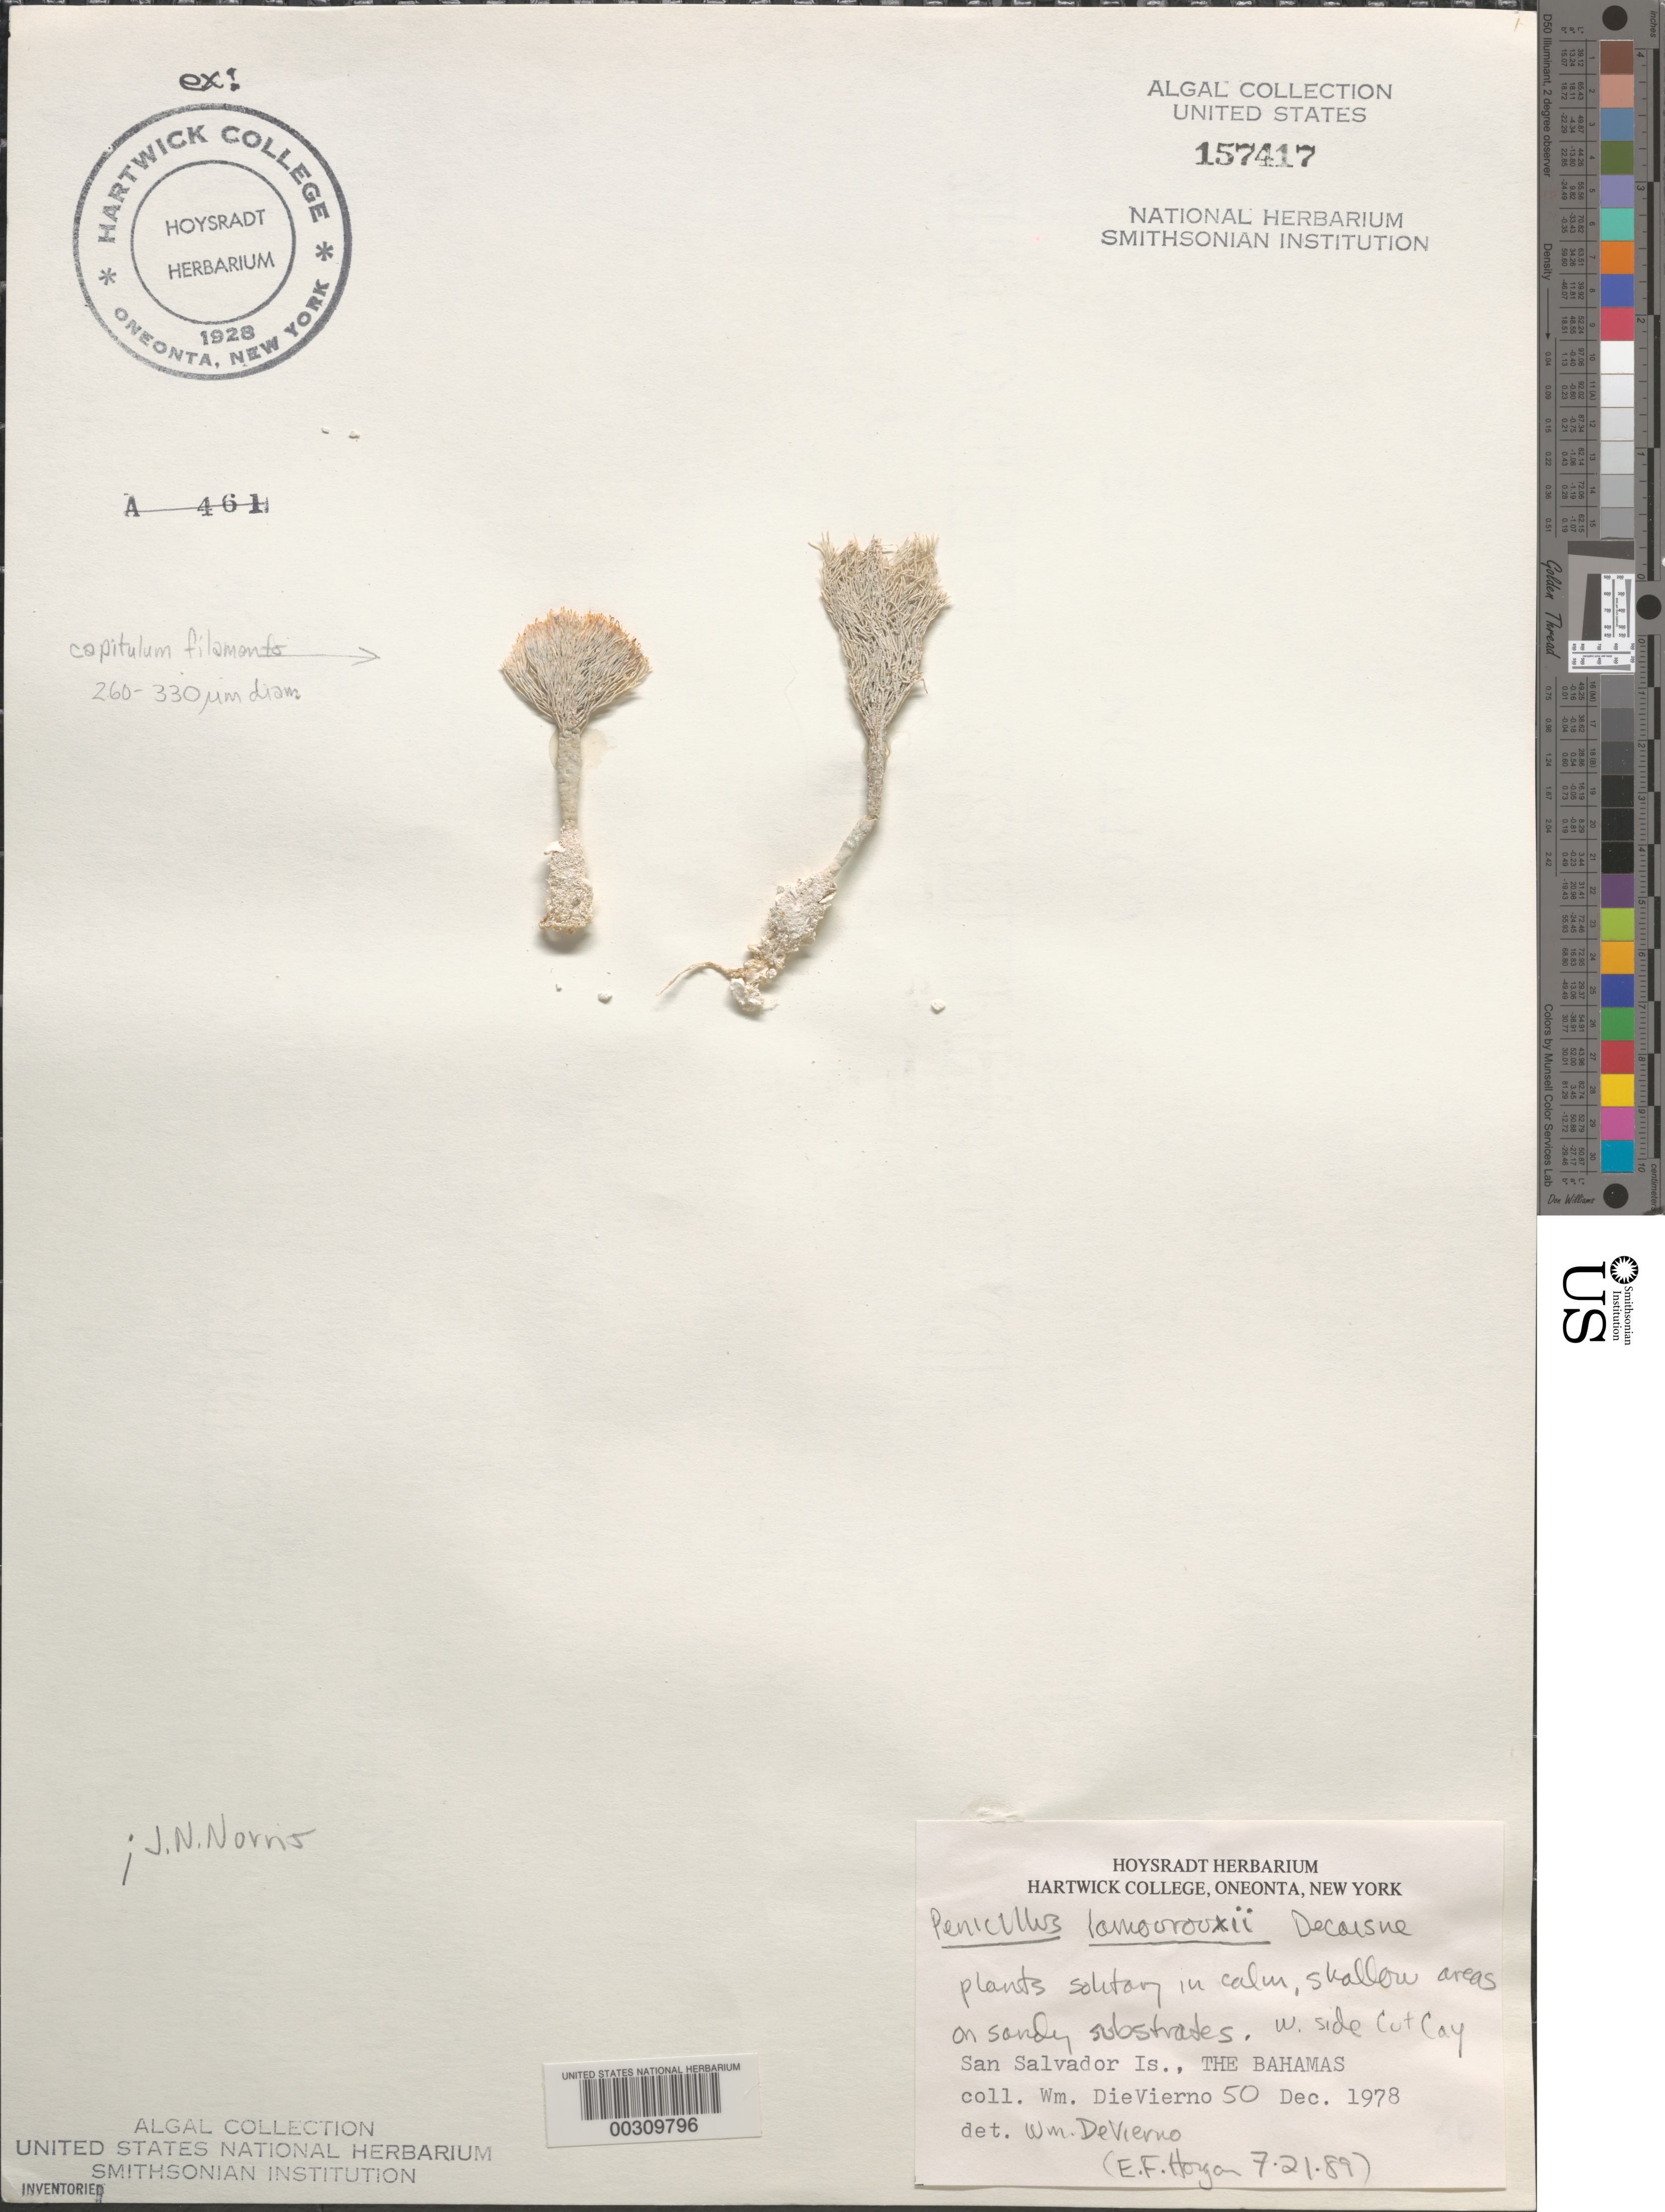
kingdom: Plantae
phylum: Chlorophyta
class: Ulvophyceae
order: Bryopsidales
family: Udoteaceae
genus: Penicillus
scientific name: Penicillus lamourouxii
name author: Decne.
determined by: Devierno, W. F.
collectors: W. Devierno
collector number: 50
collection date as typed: Dec 1978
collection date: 1978-12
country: Bahamas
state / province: San Salvador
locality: Cut cay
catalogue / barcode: US 157417